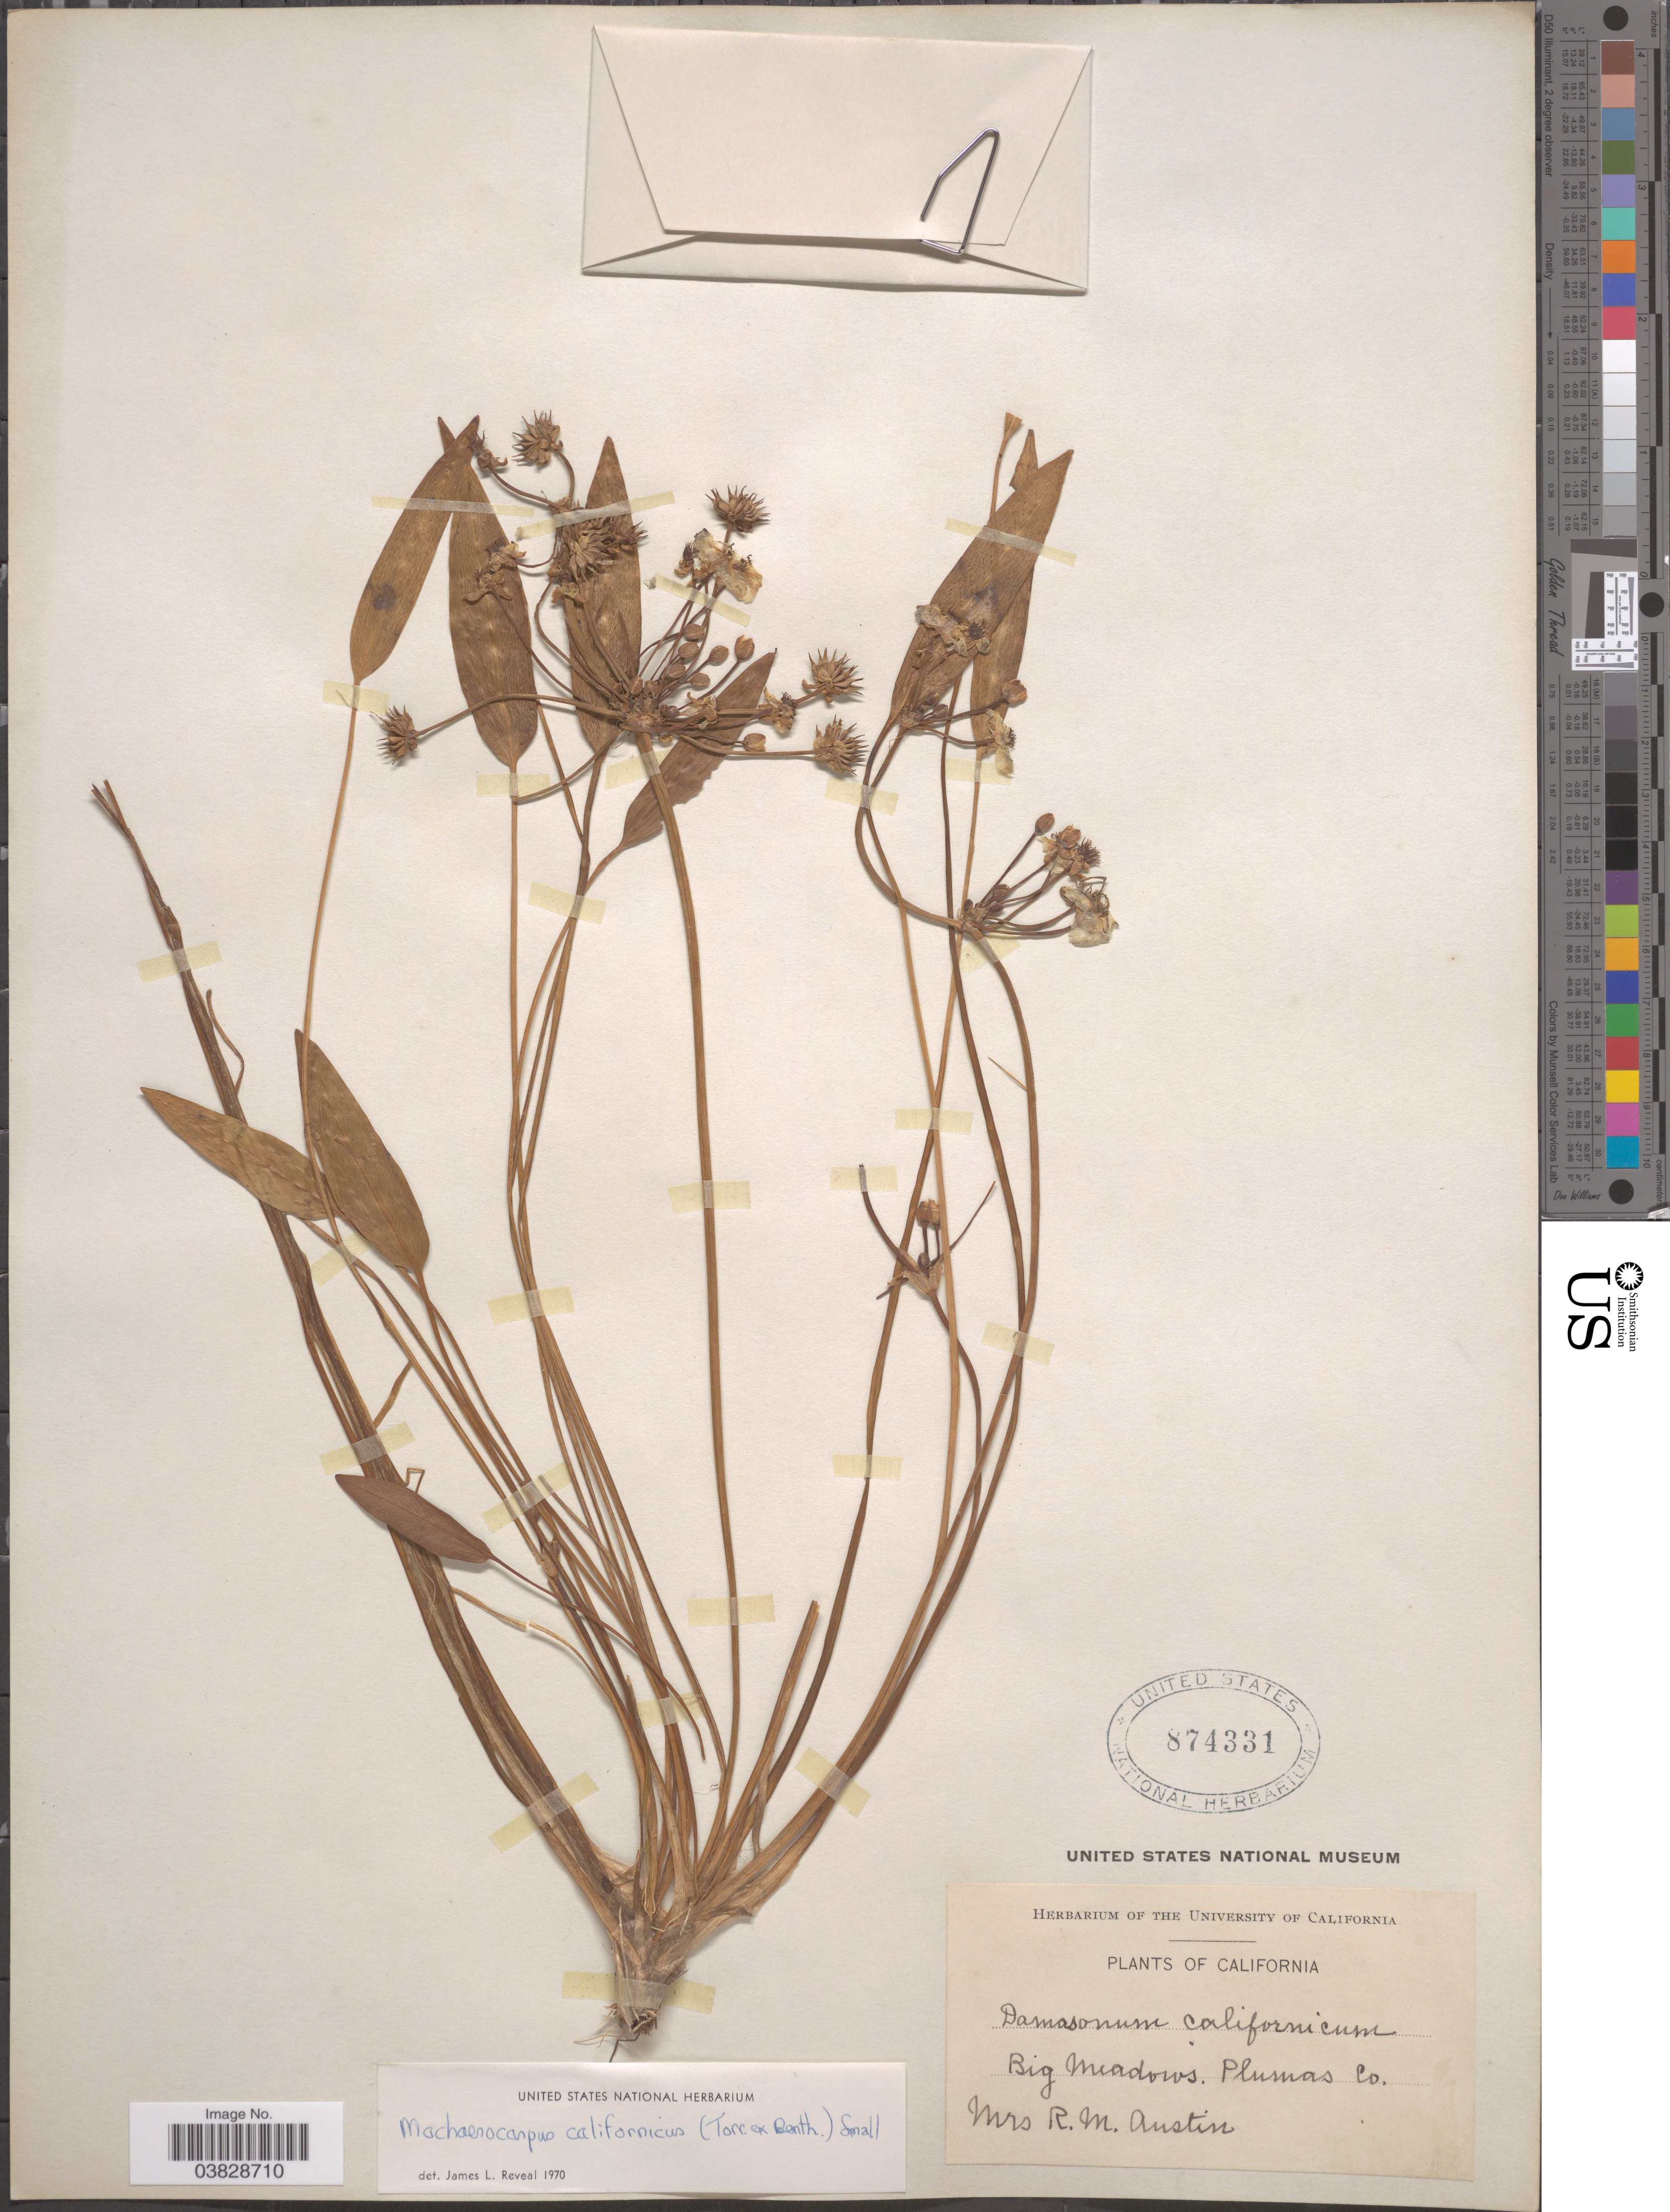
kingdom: Plantae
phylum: Tracheophyta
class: Liliopsida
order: Alismatales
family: Alismataceae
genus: Damasonium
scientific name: Damasonium californicum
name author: Torr.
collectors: R. Austin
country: United States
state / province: California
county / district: Plumas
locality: Big Meadows. Plumas Co.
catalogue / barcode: US 874331